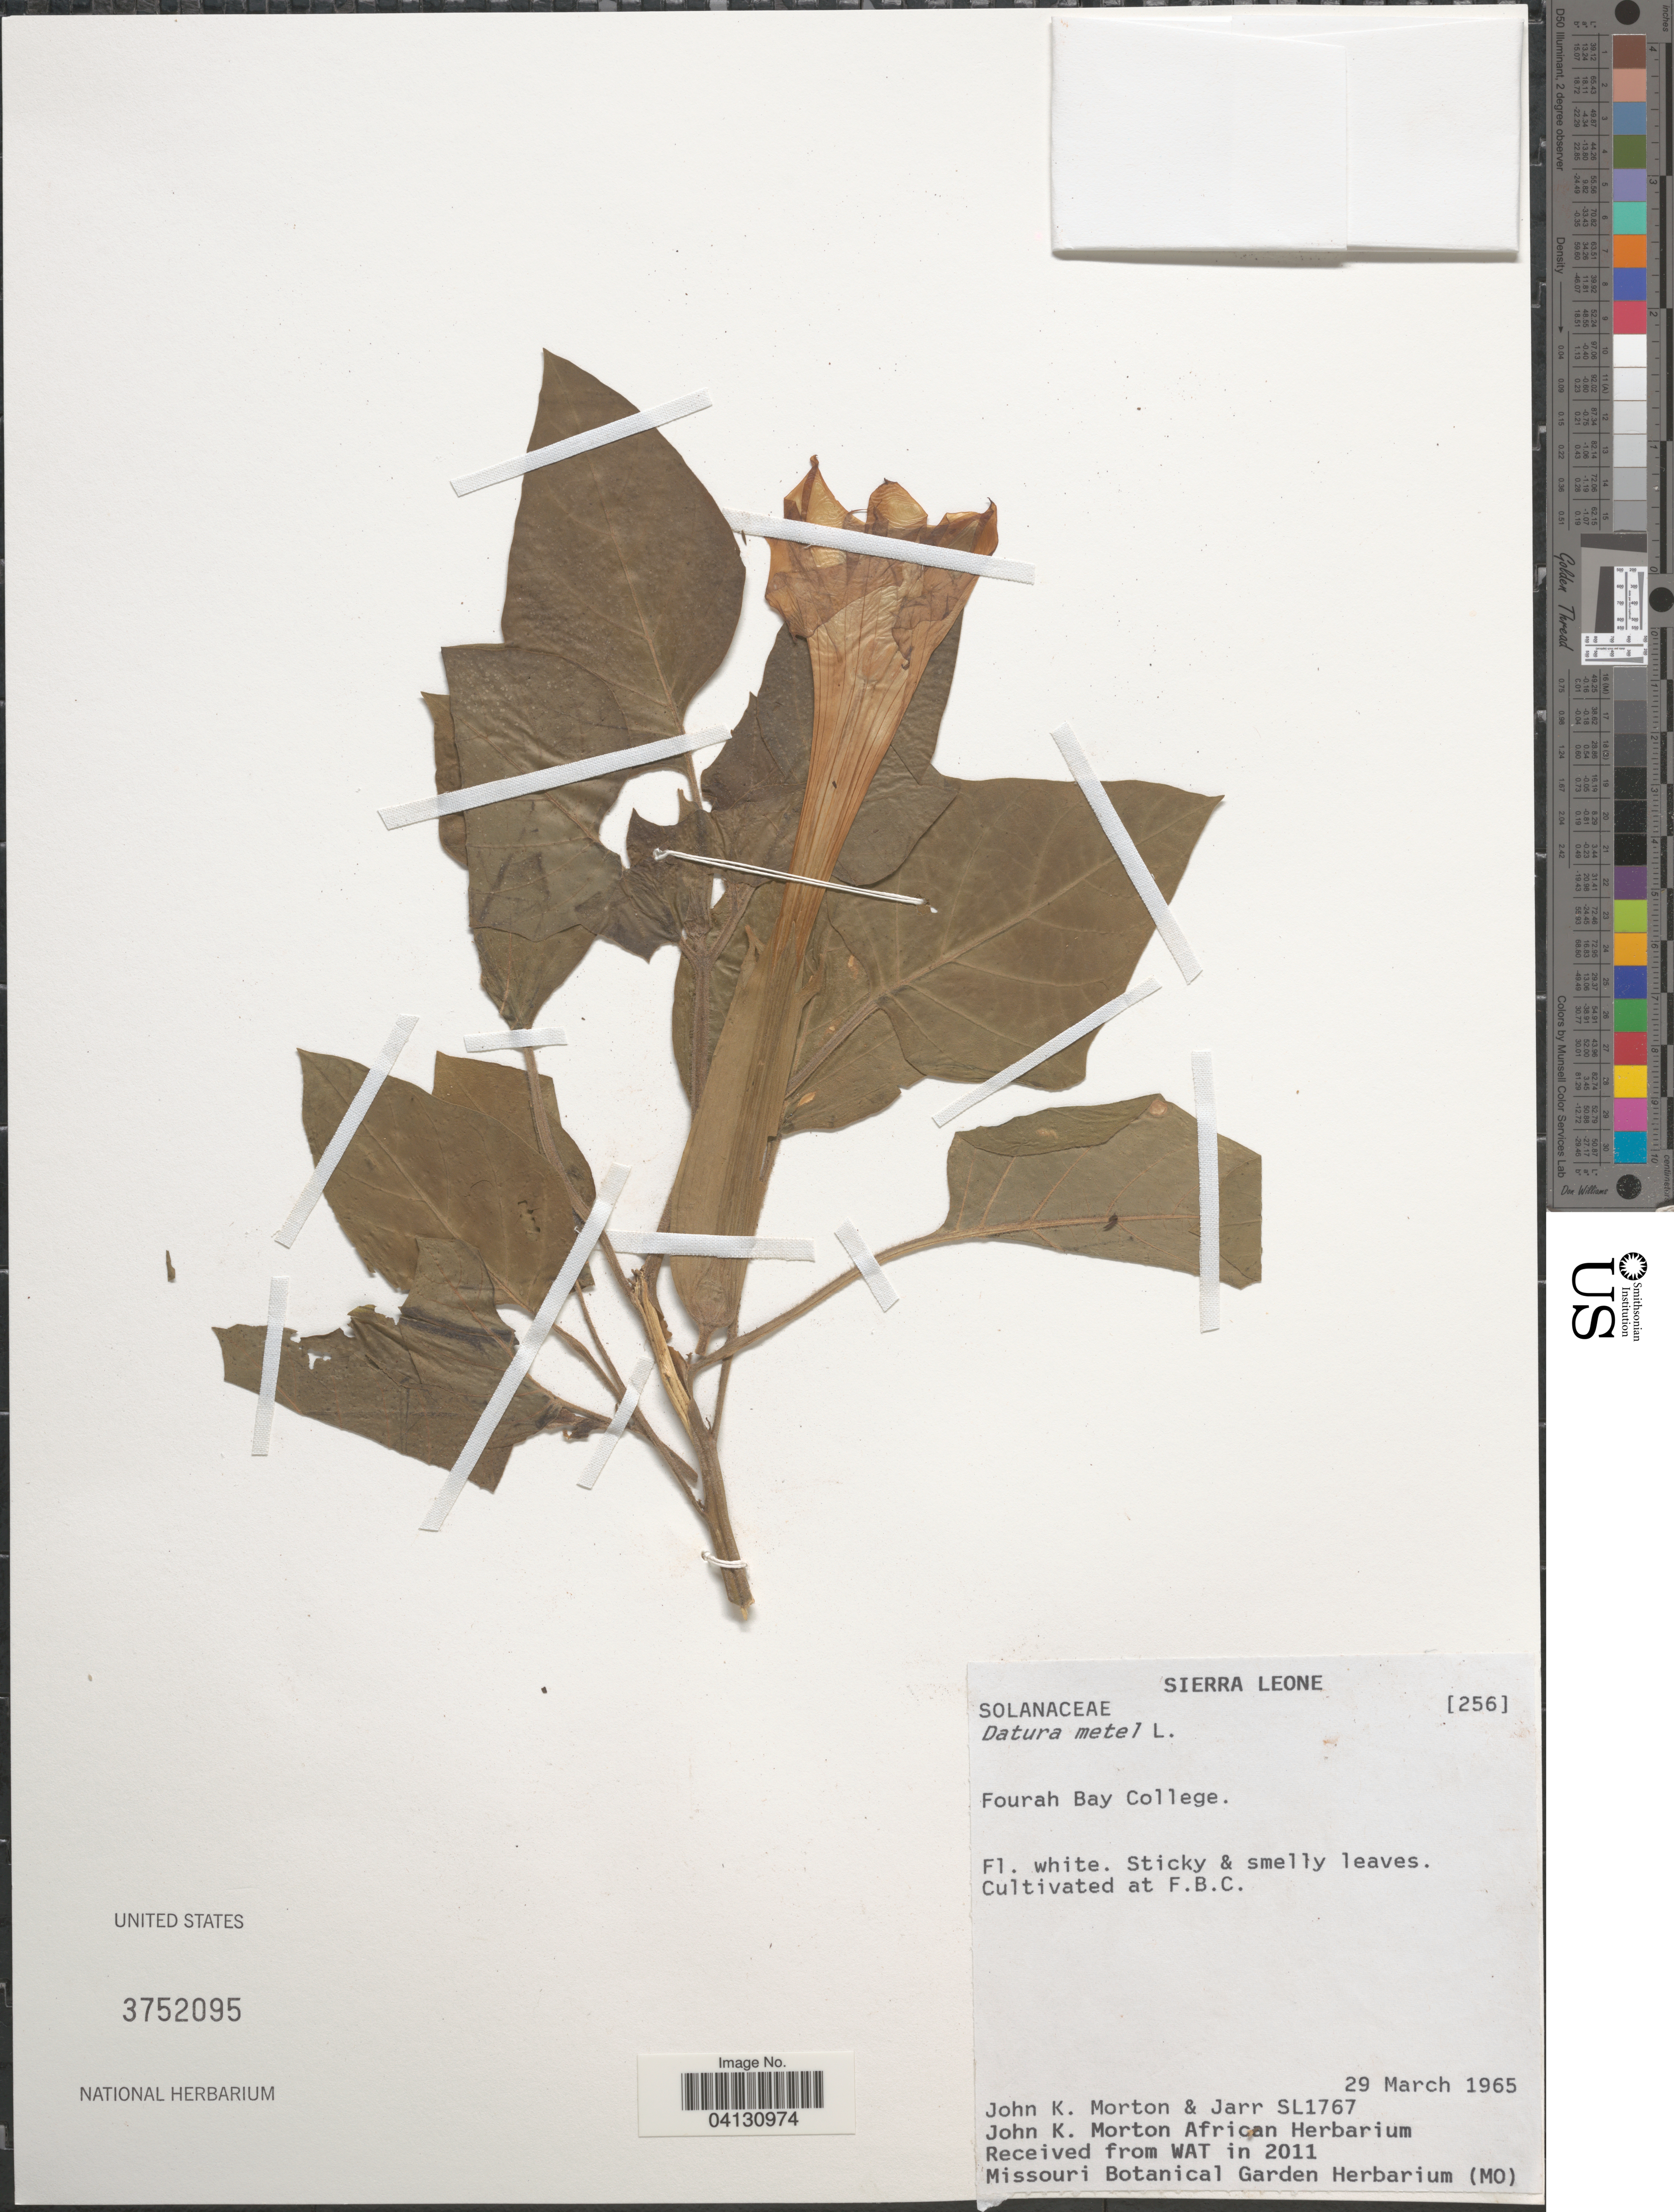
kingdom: Plantae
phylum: Tracheophyta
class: Magnoliopsida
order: Solanales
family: Solanaceae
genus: Datura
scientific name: Datura metel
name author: L.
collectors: J. K. Morton & Jarr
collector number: SL1767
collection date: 1965-03-29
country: Sierra Leone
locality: Fourah Bay College. Cultivated at F.B.C.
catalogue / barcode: US 3752095